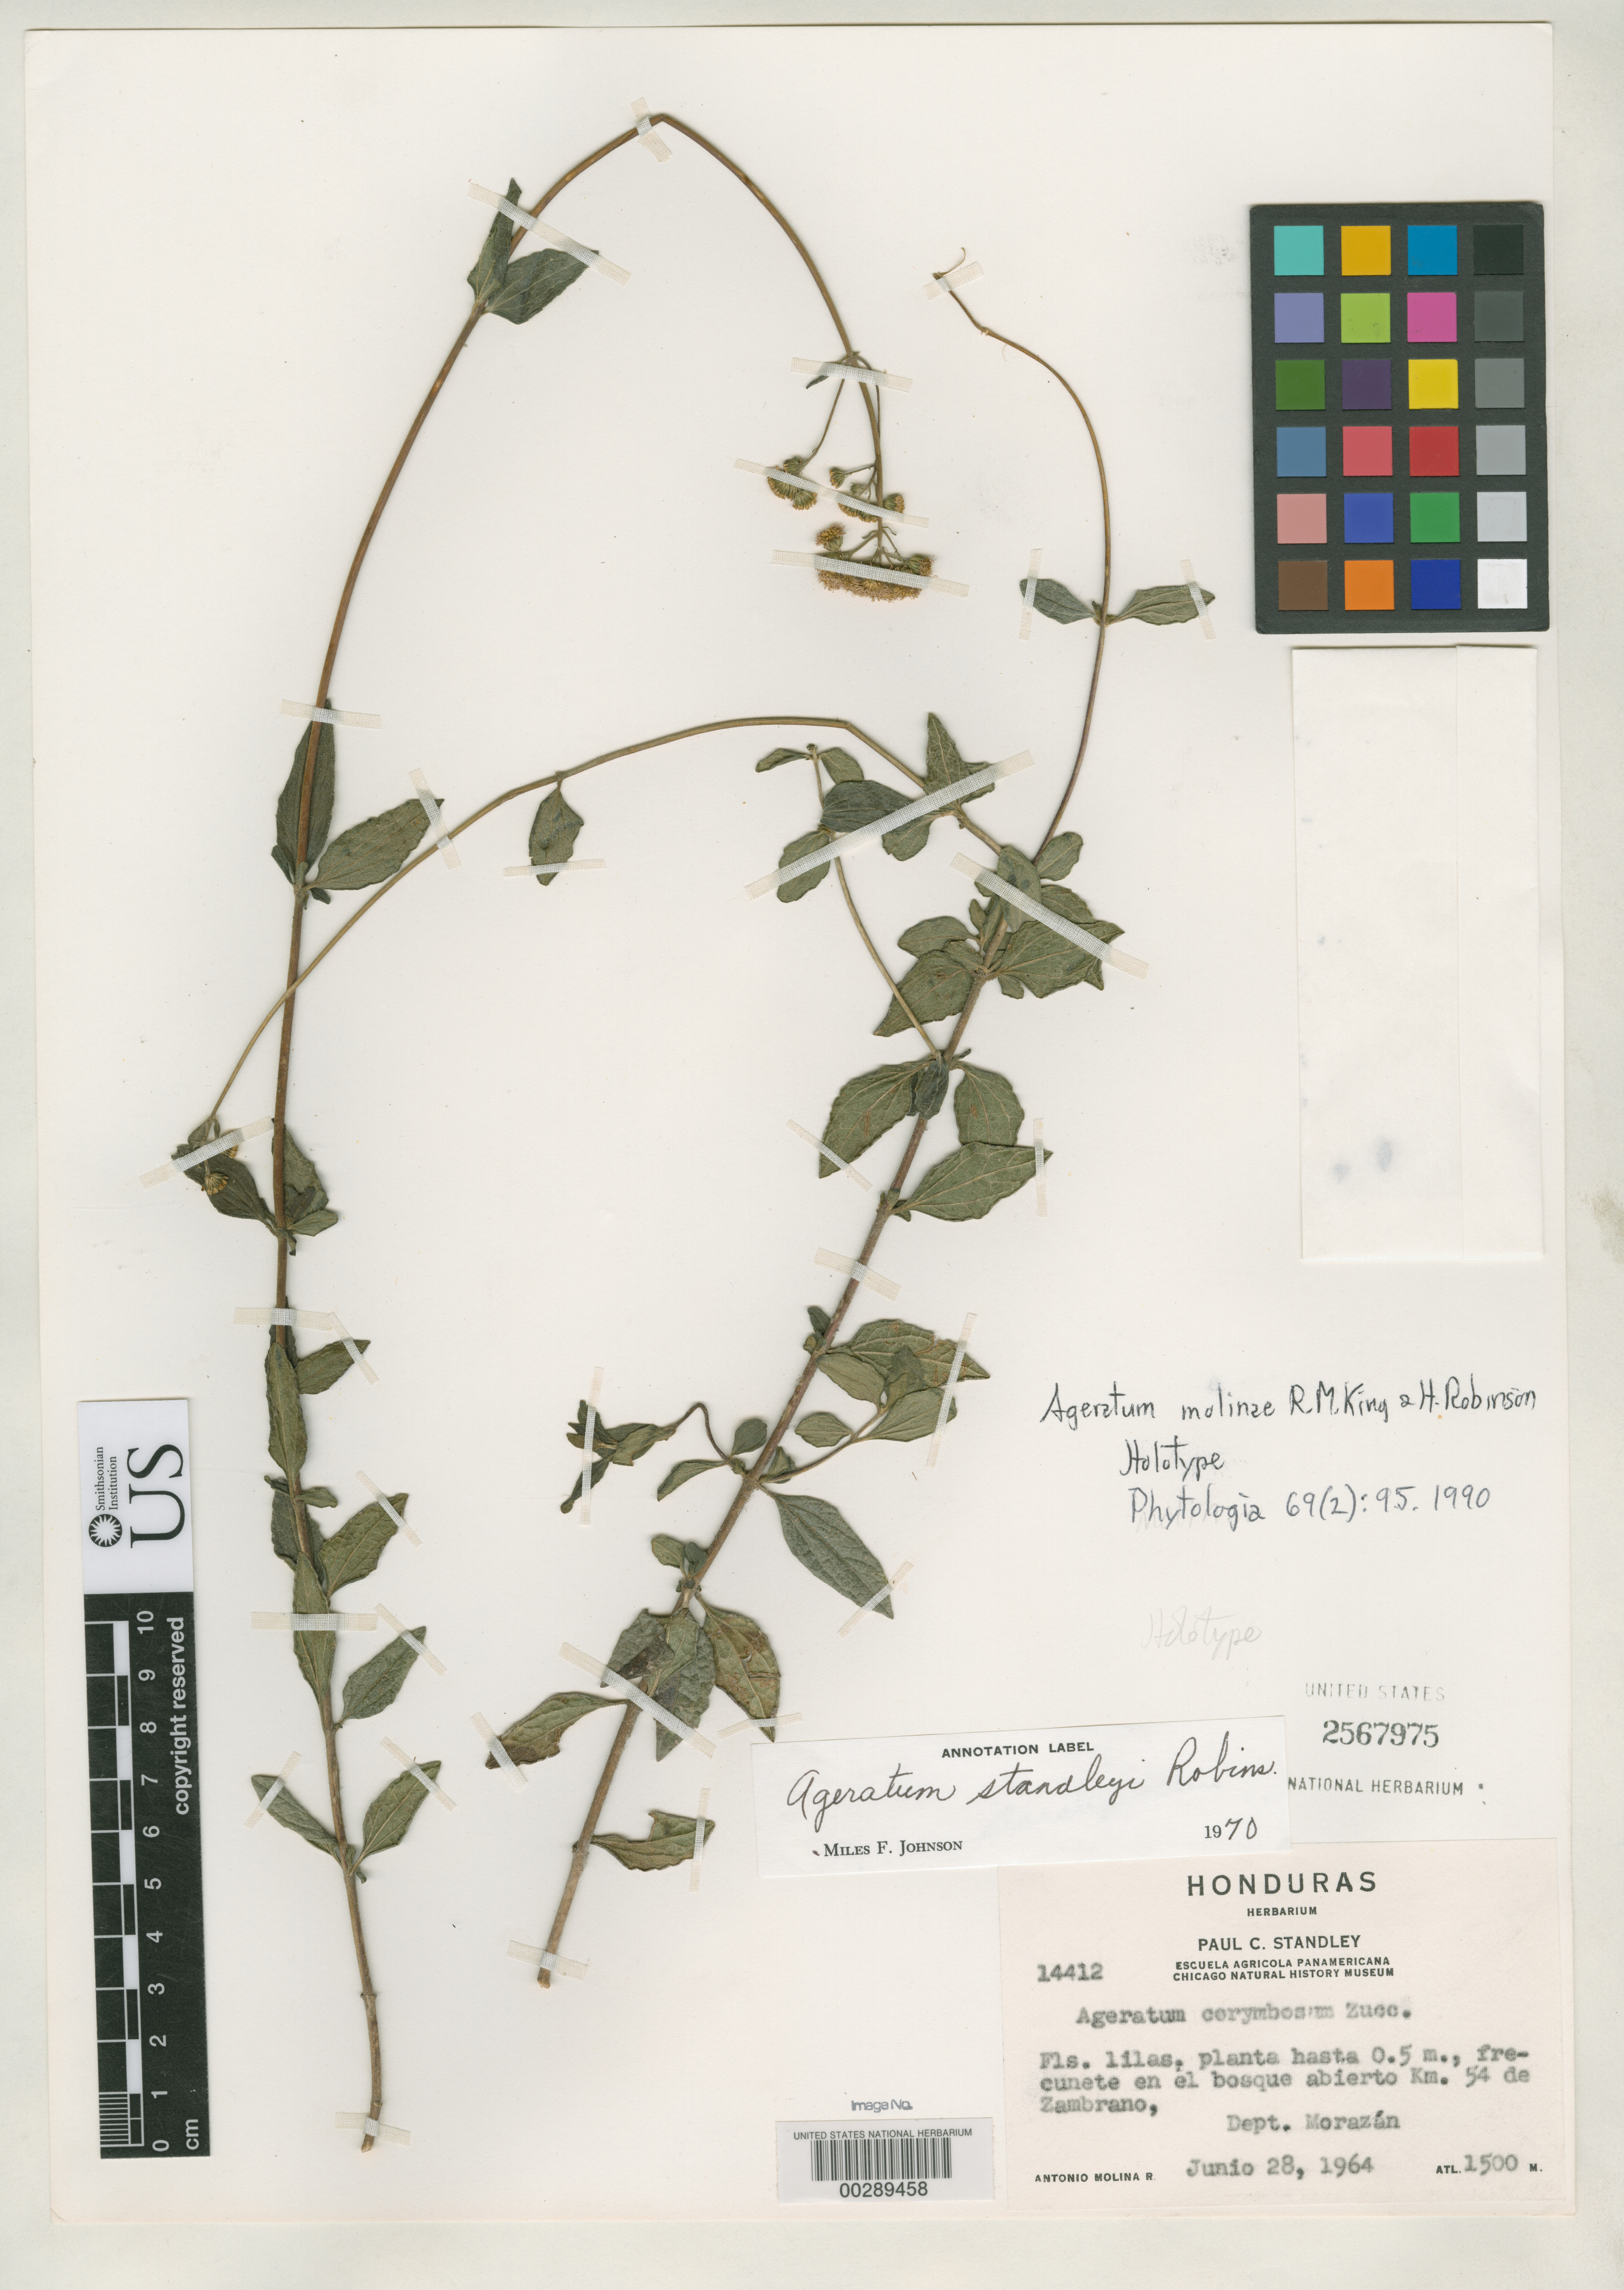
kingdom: Plantae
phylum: Tracheophyta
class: Magnoliopsida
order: Asterales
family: Asteraceae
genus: Ageratum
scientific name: Ageratum molinae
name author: R.M. King & H. Rob.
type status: Holotype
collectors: A. Molina R.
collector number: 14412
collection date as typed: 28 Jun 1964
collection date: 1964-06-28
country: Honduras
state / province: Fco. Morazán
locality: Open forest km 54 of Zambrano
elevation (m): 1500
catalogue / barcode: US 2567975